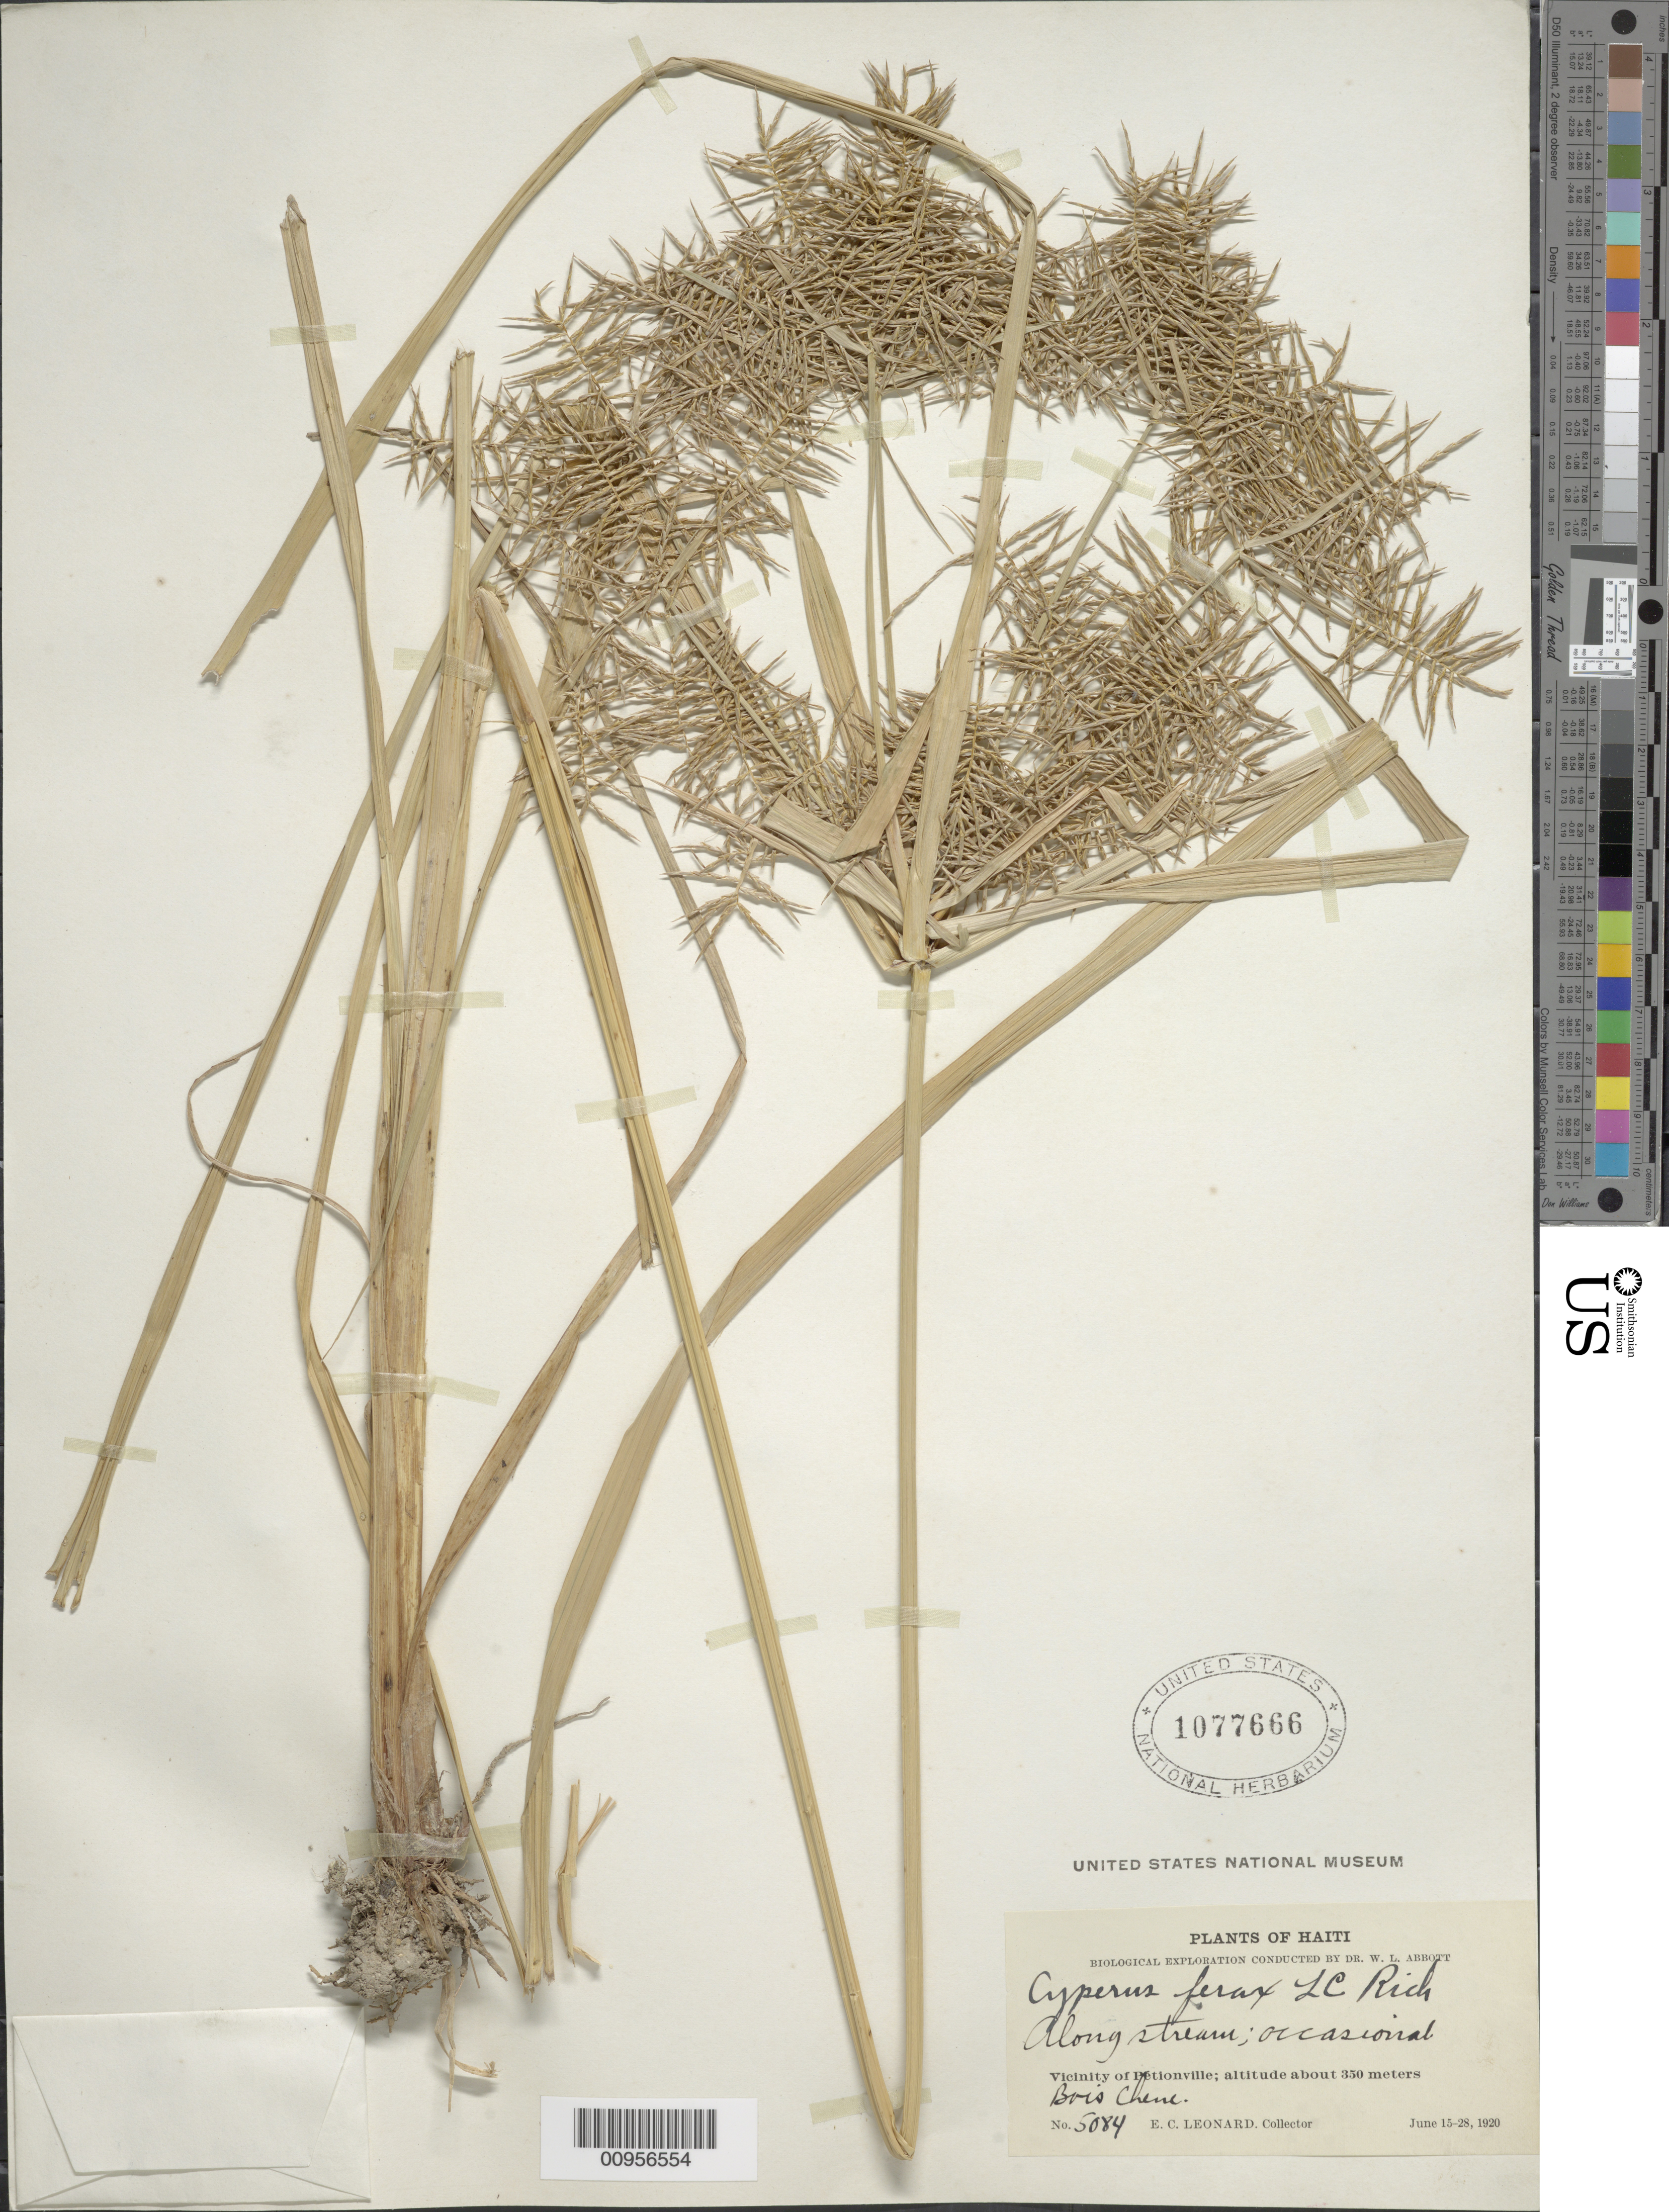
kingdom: Plantae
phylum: Tracheophyta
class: Liliopsida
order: Poales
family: Cyperaceae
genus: Cyperus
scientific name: Cyperus odoratus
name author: L.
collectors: E. C. Leonard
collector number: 5084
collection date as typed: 15 Jun 1920 to 28 Jun 1920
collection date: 1920-06-15/1920-06-28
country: Haiti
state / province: Ouest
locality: Vicinity of Pétionville, Bois "Chene"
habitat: Along stream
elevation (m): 350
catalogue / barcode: US 1077666